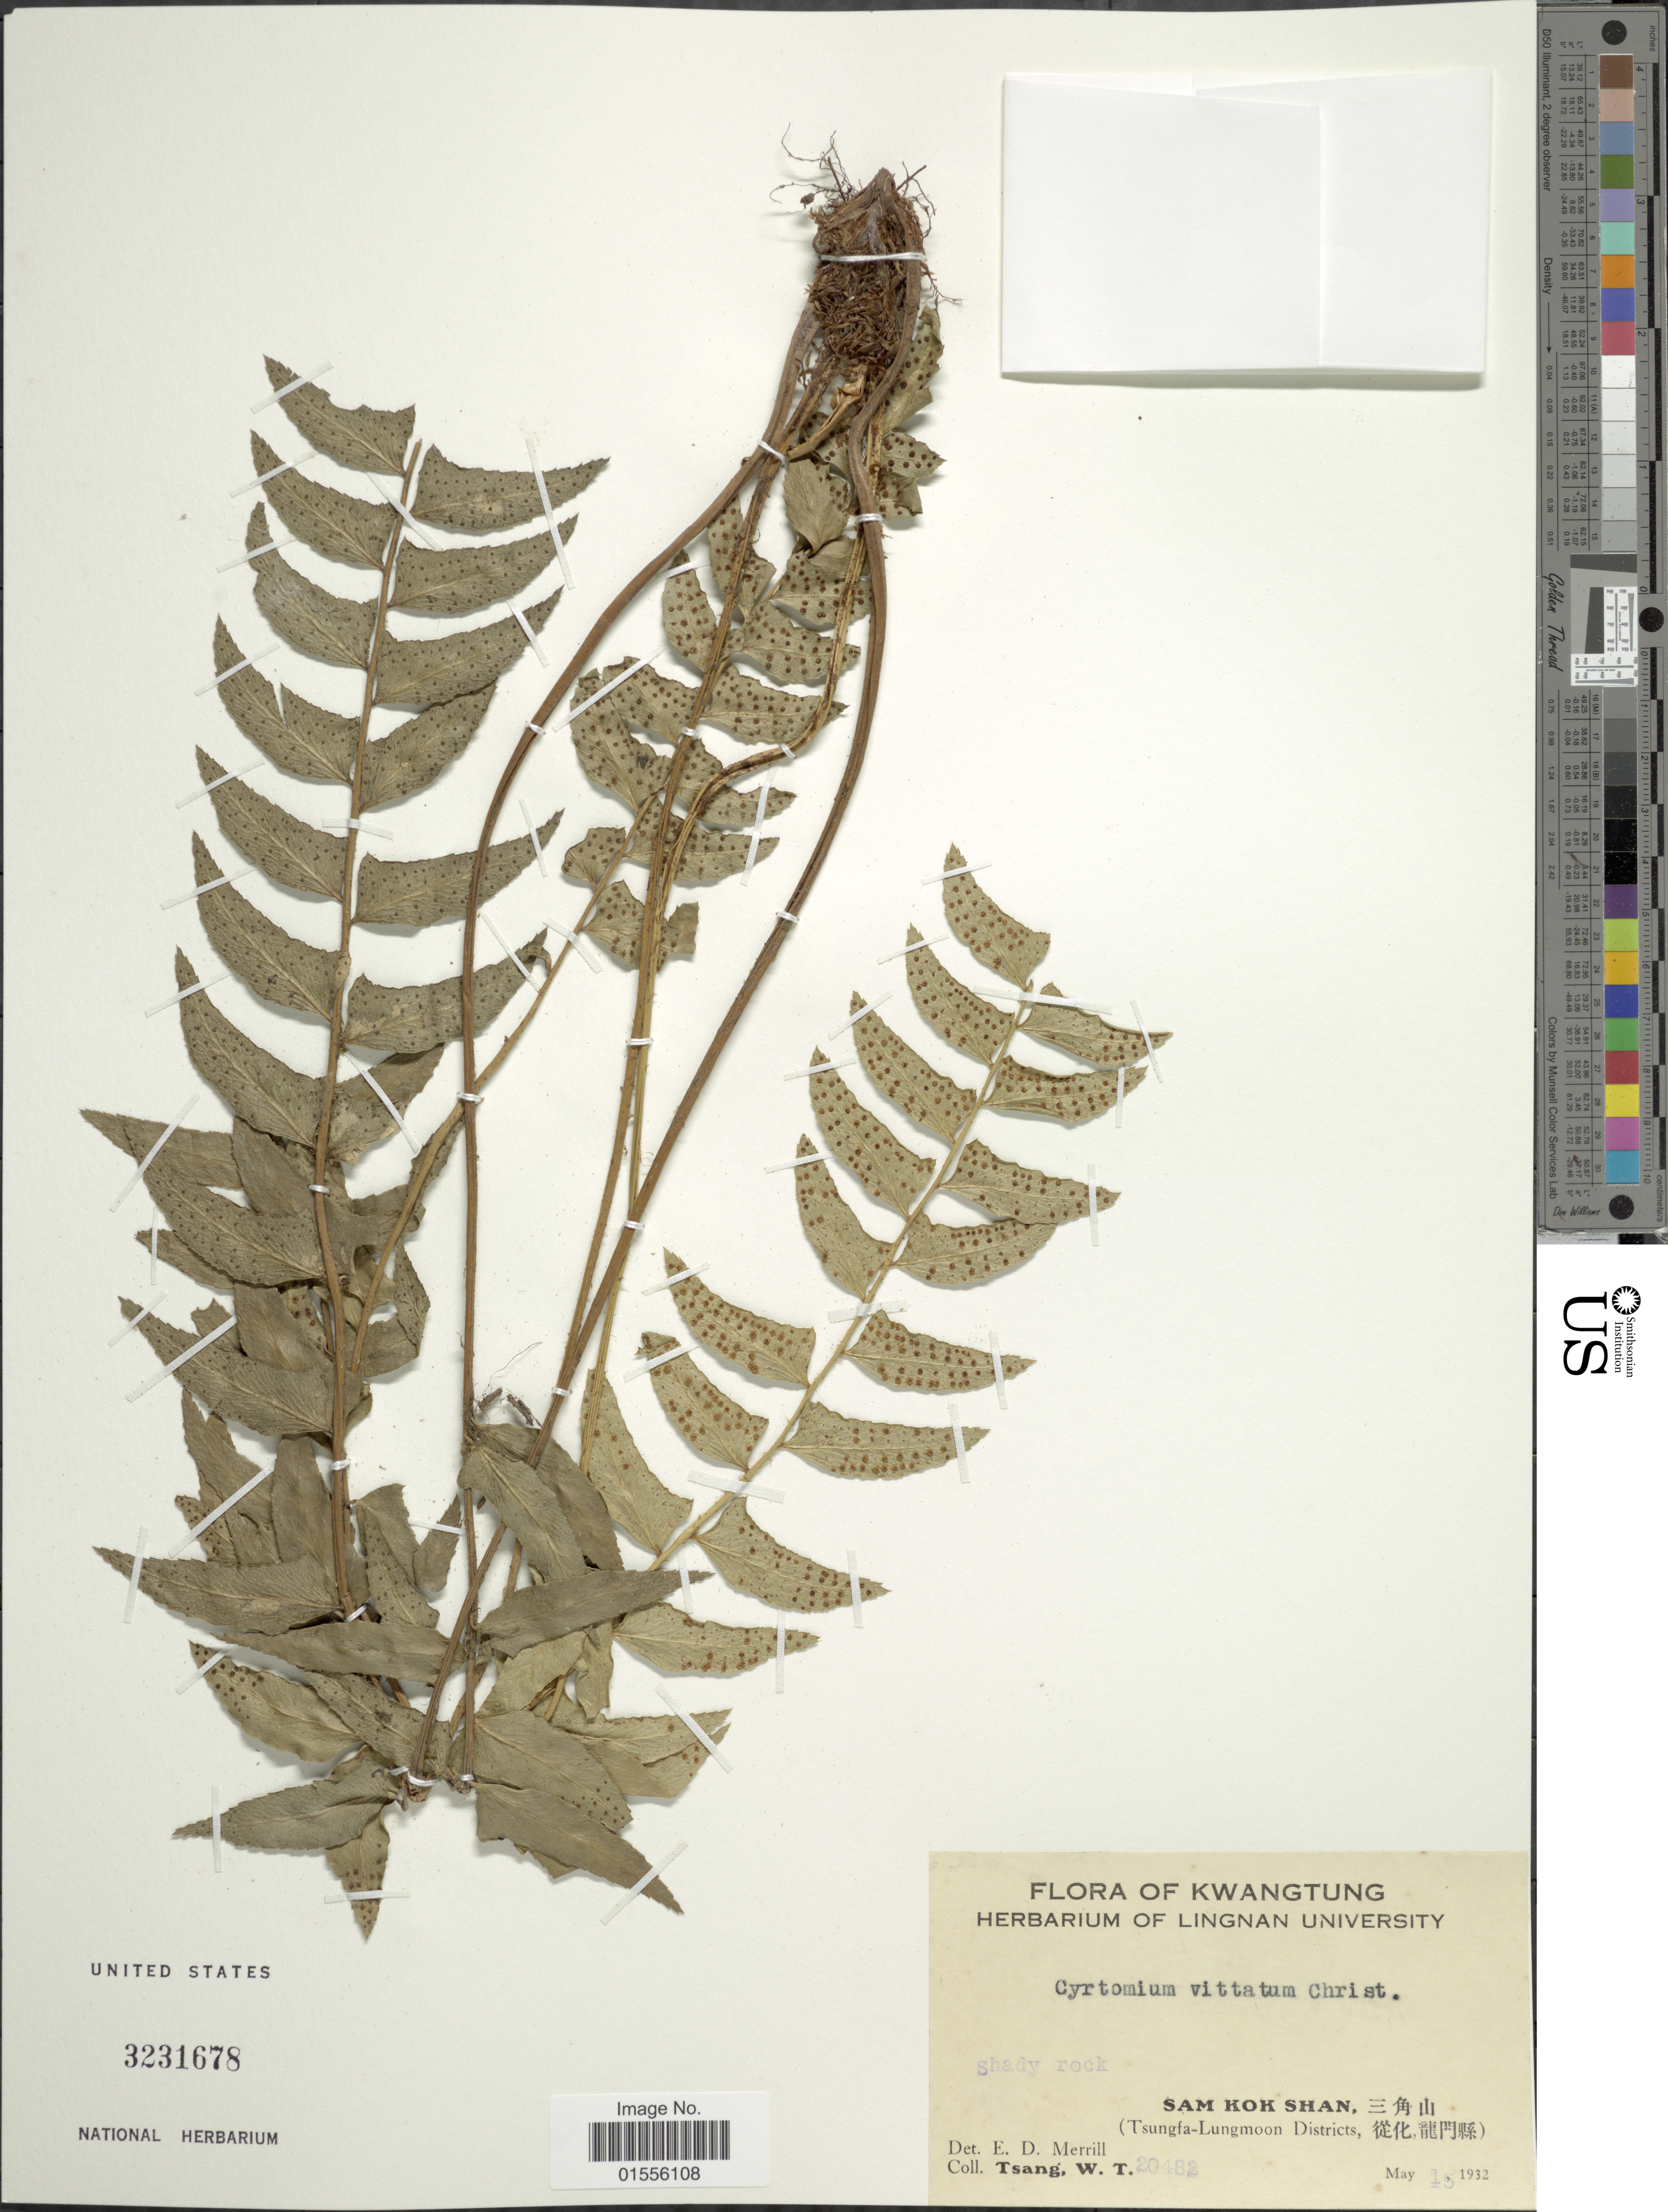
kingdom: Plantae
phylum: Tracheophyta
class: Polypodiopsida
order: Polypodiales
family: Dryopteridaceae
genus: Cyrtomium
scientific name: Cyrtomium balansae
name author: (Christ) C. Chr.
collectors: W. T. Tsang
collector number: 20482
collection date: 1932-05-15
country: China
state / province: Guangdong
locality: Kwangtung, Sam Hok Shan X, (Tsungfa-Lungmoon District X)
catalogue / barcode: US 3231678